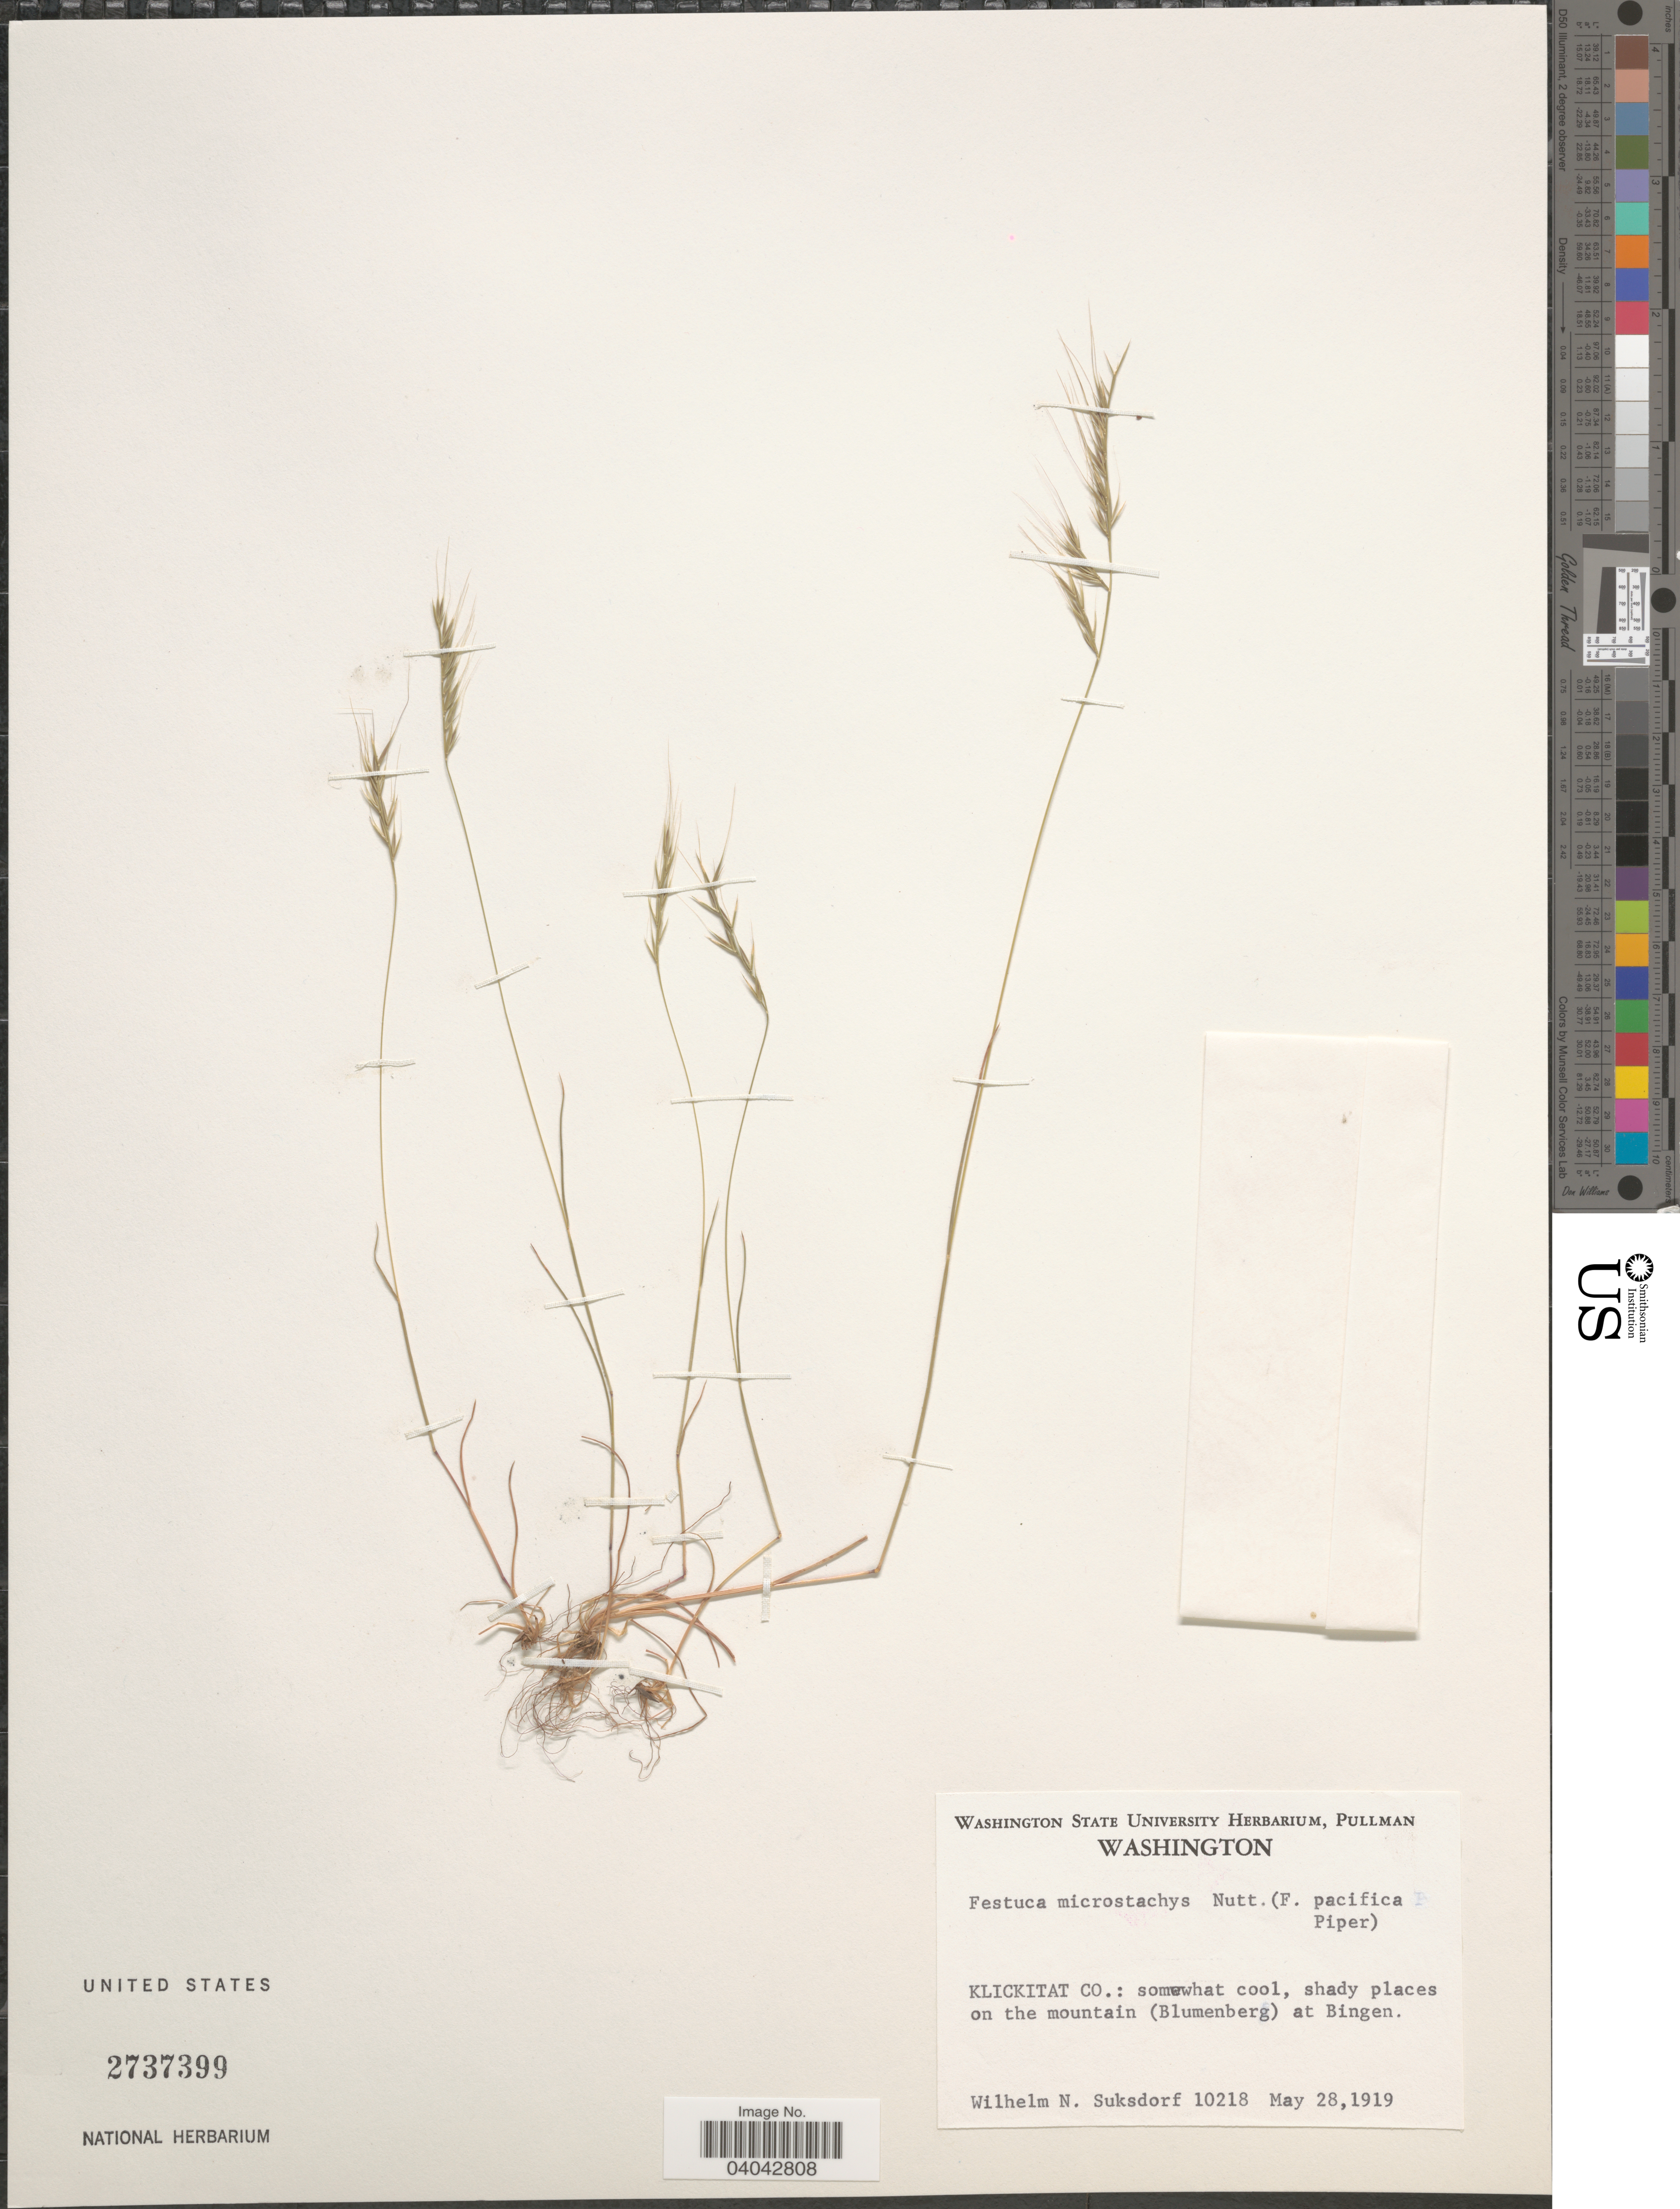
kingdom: Plantae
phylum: Tracheophyta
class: Liliopsida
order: Poales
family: Poaceae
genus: Festuca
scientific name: Festuca microstachys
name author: Nutt.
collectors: W. N. Suksdorf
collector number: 10218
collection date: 1919-05-28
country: United States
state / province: Washington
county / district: Klickitat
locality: Klickitat Co.: somewaht cool, shady places on the mountain (Blumenberg) at Bingen.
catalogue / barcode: US 2737399